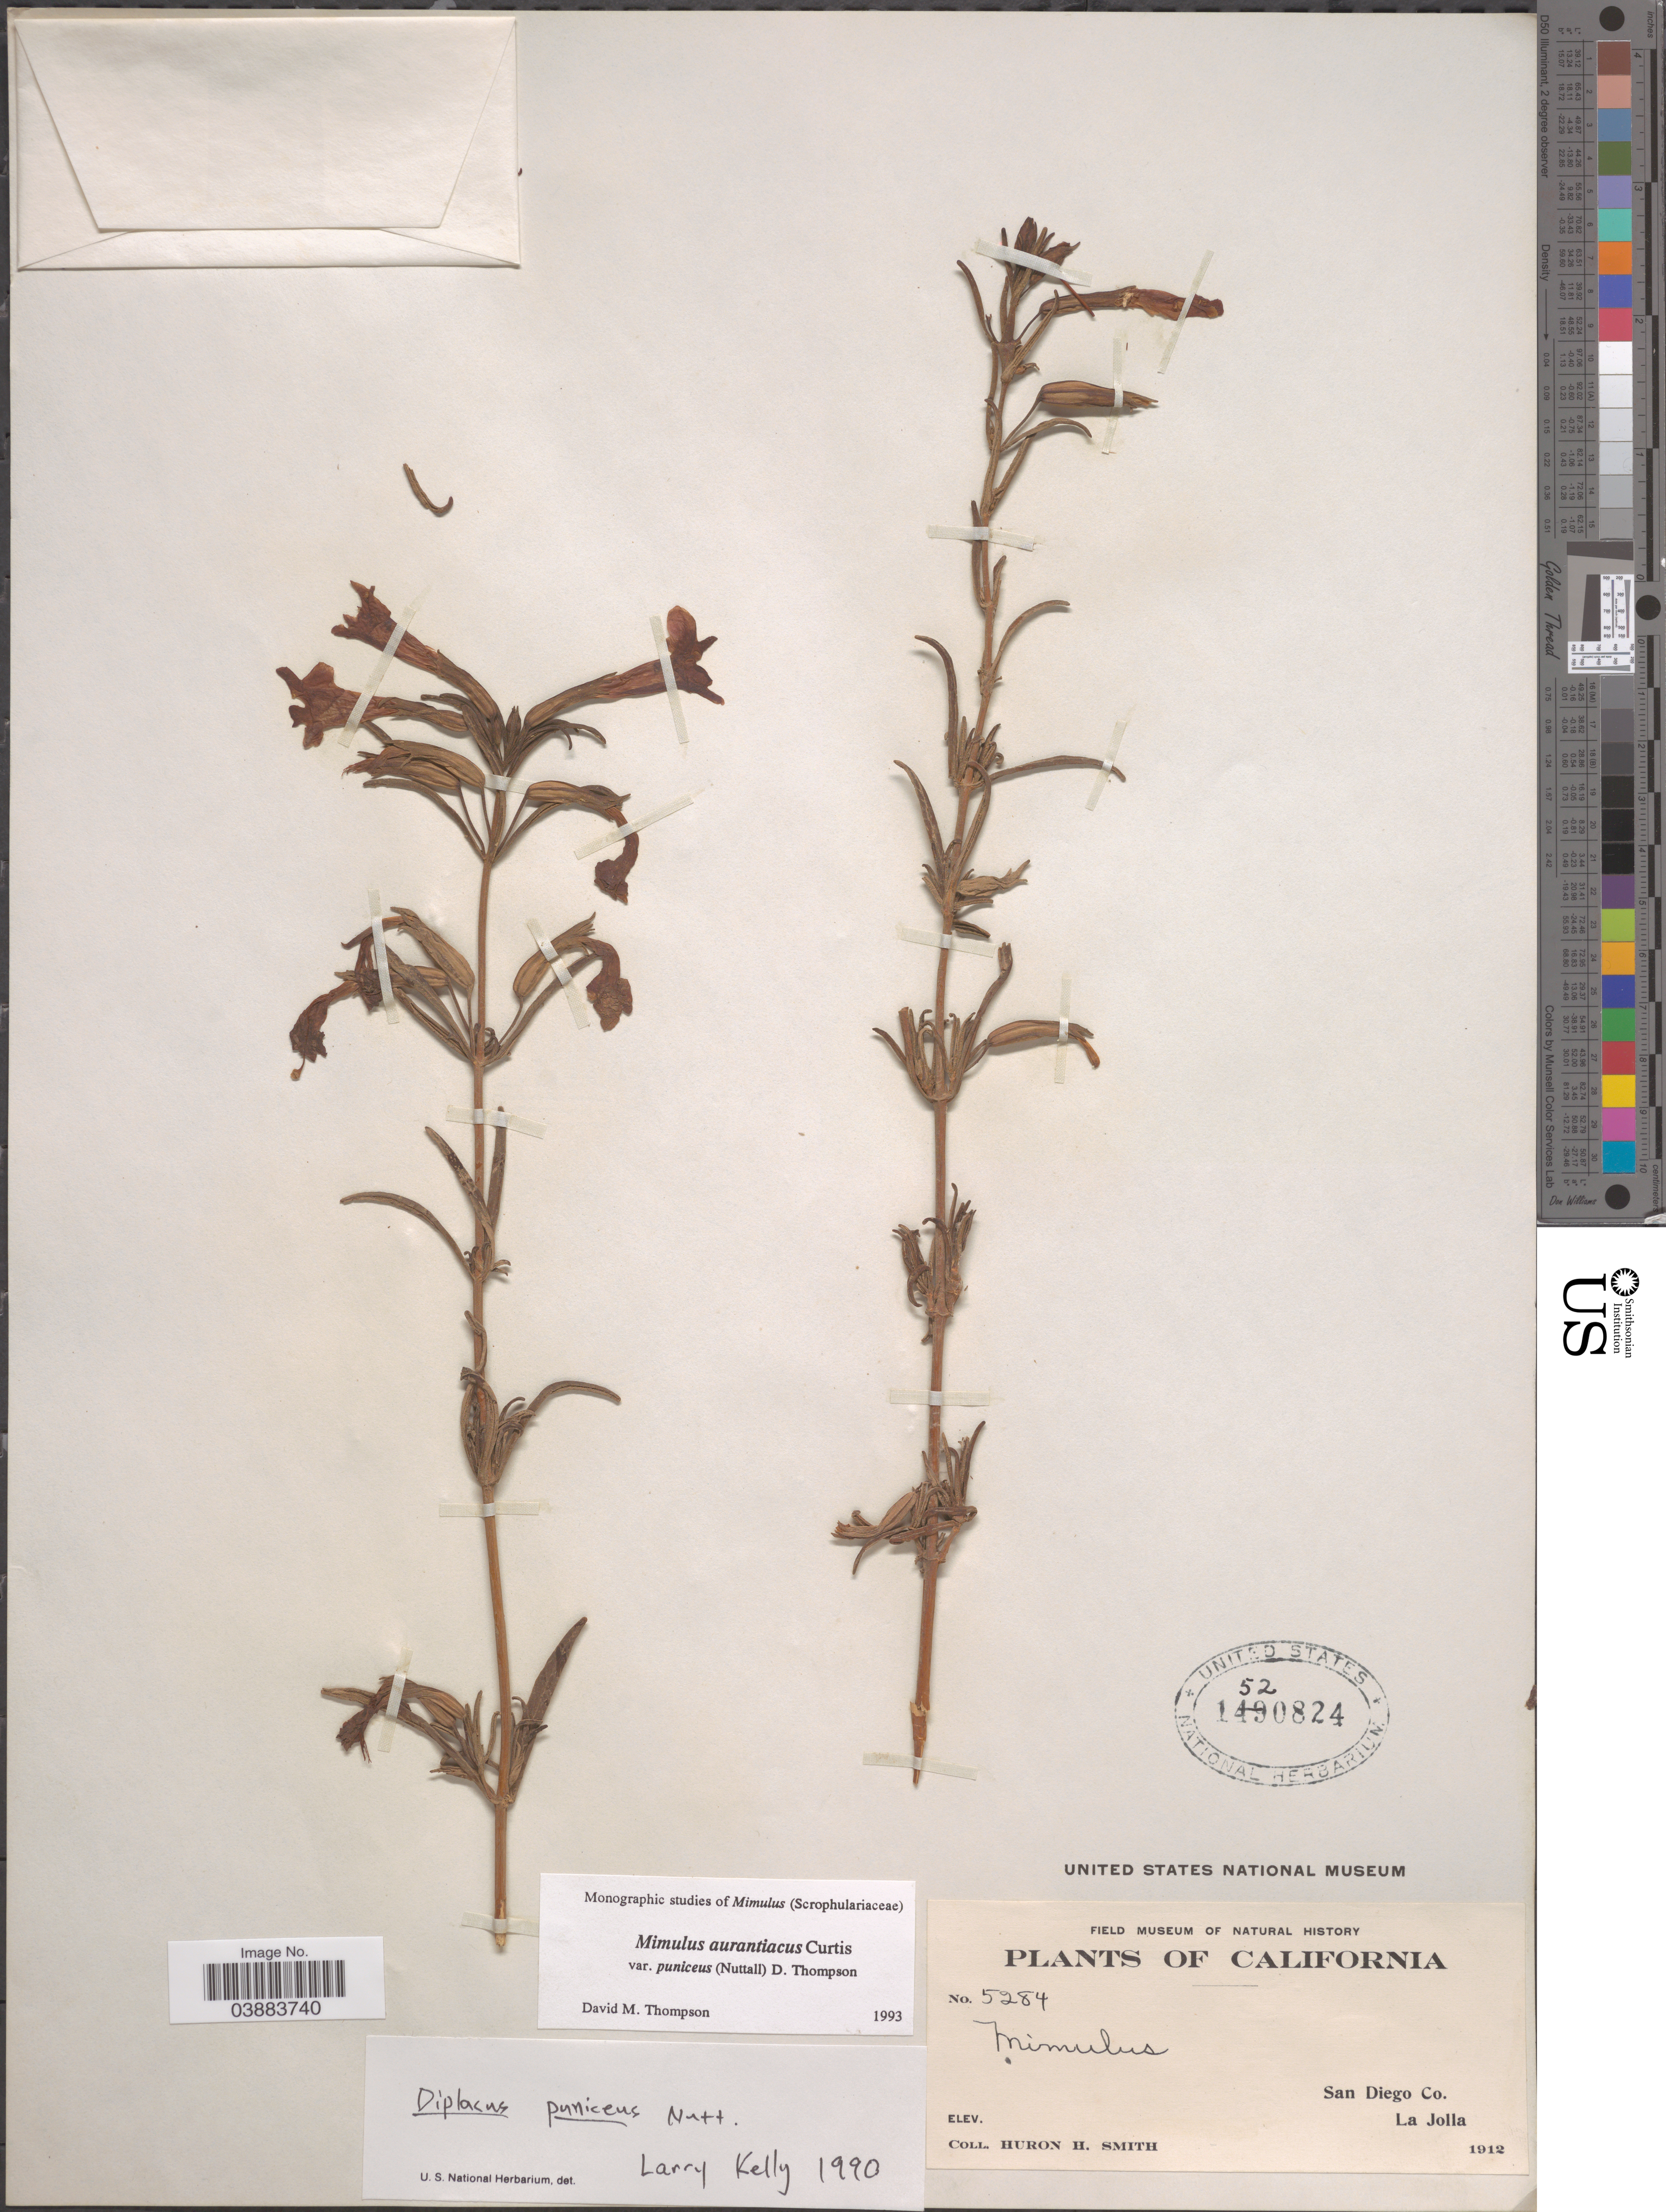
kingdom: Plantae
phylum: Tracheophyta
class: Magnoliopsida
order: Lamiales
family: Phrymaceae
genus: Diplacus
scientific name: Diplacus aurantiacus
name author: (Curtis) Jeps.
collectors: Huron H. Smith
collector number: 5284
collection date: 1912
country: United States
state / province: California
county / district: San Diego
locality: San Diego Co. La Jola.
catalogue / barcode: US 1520824